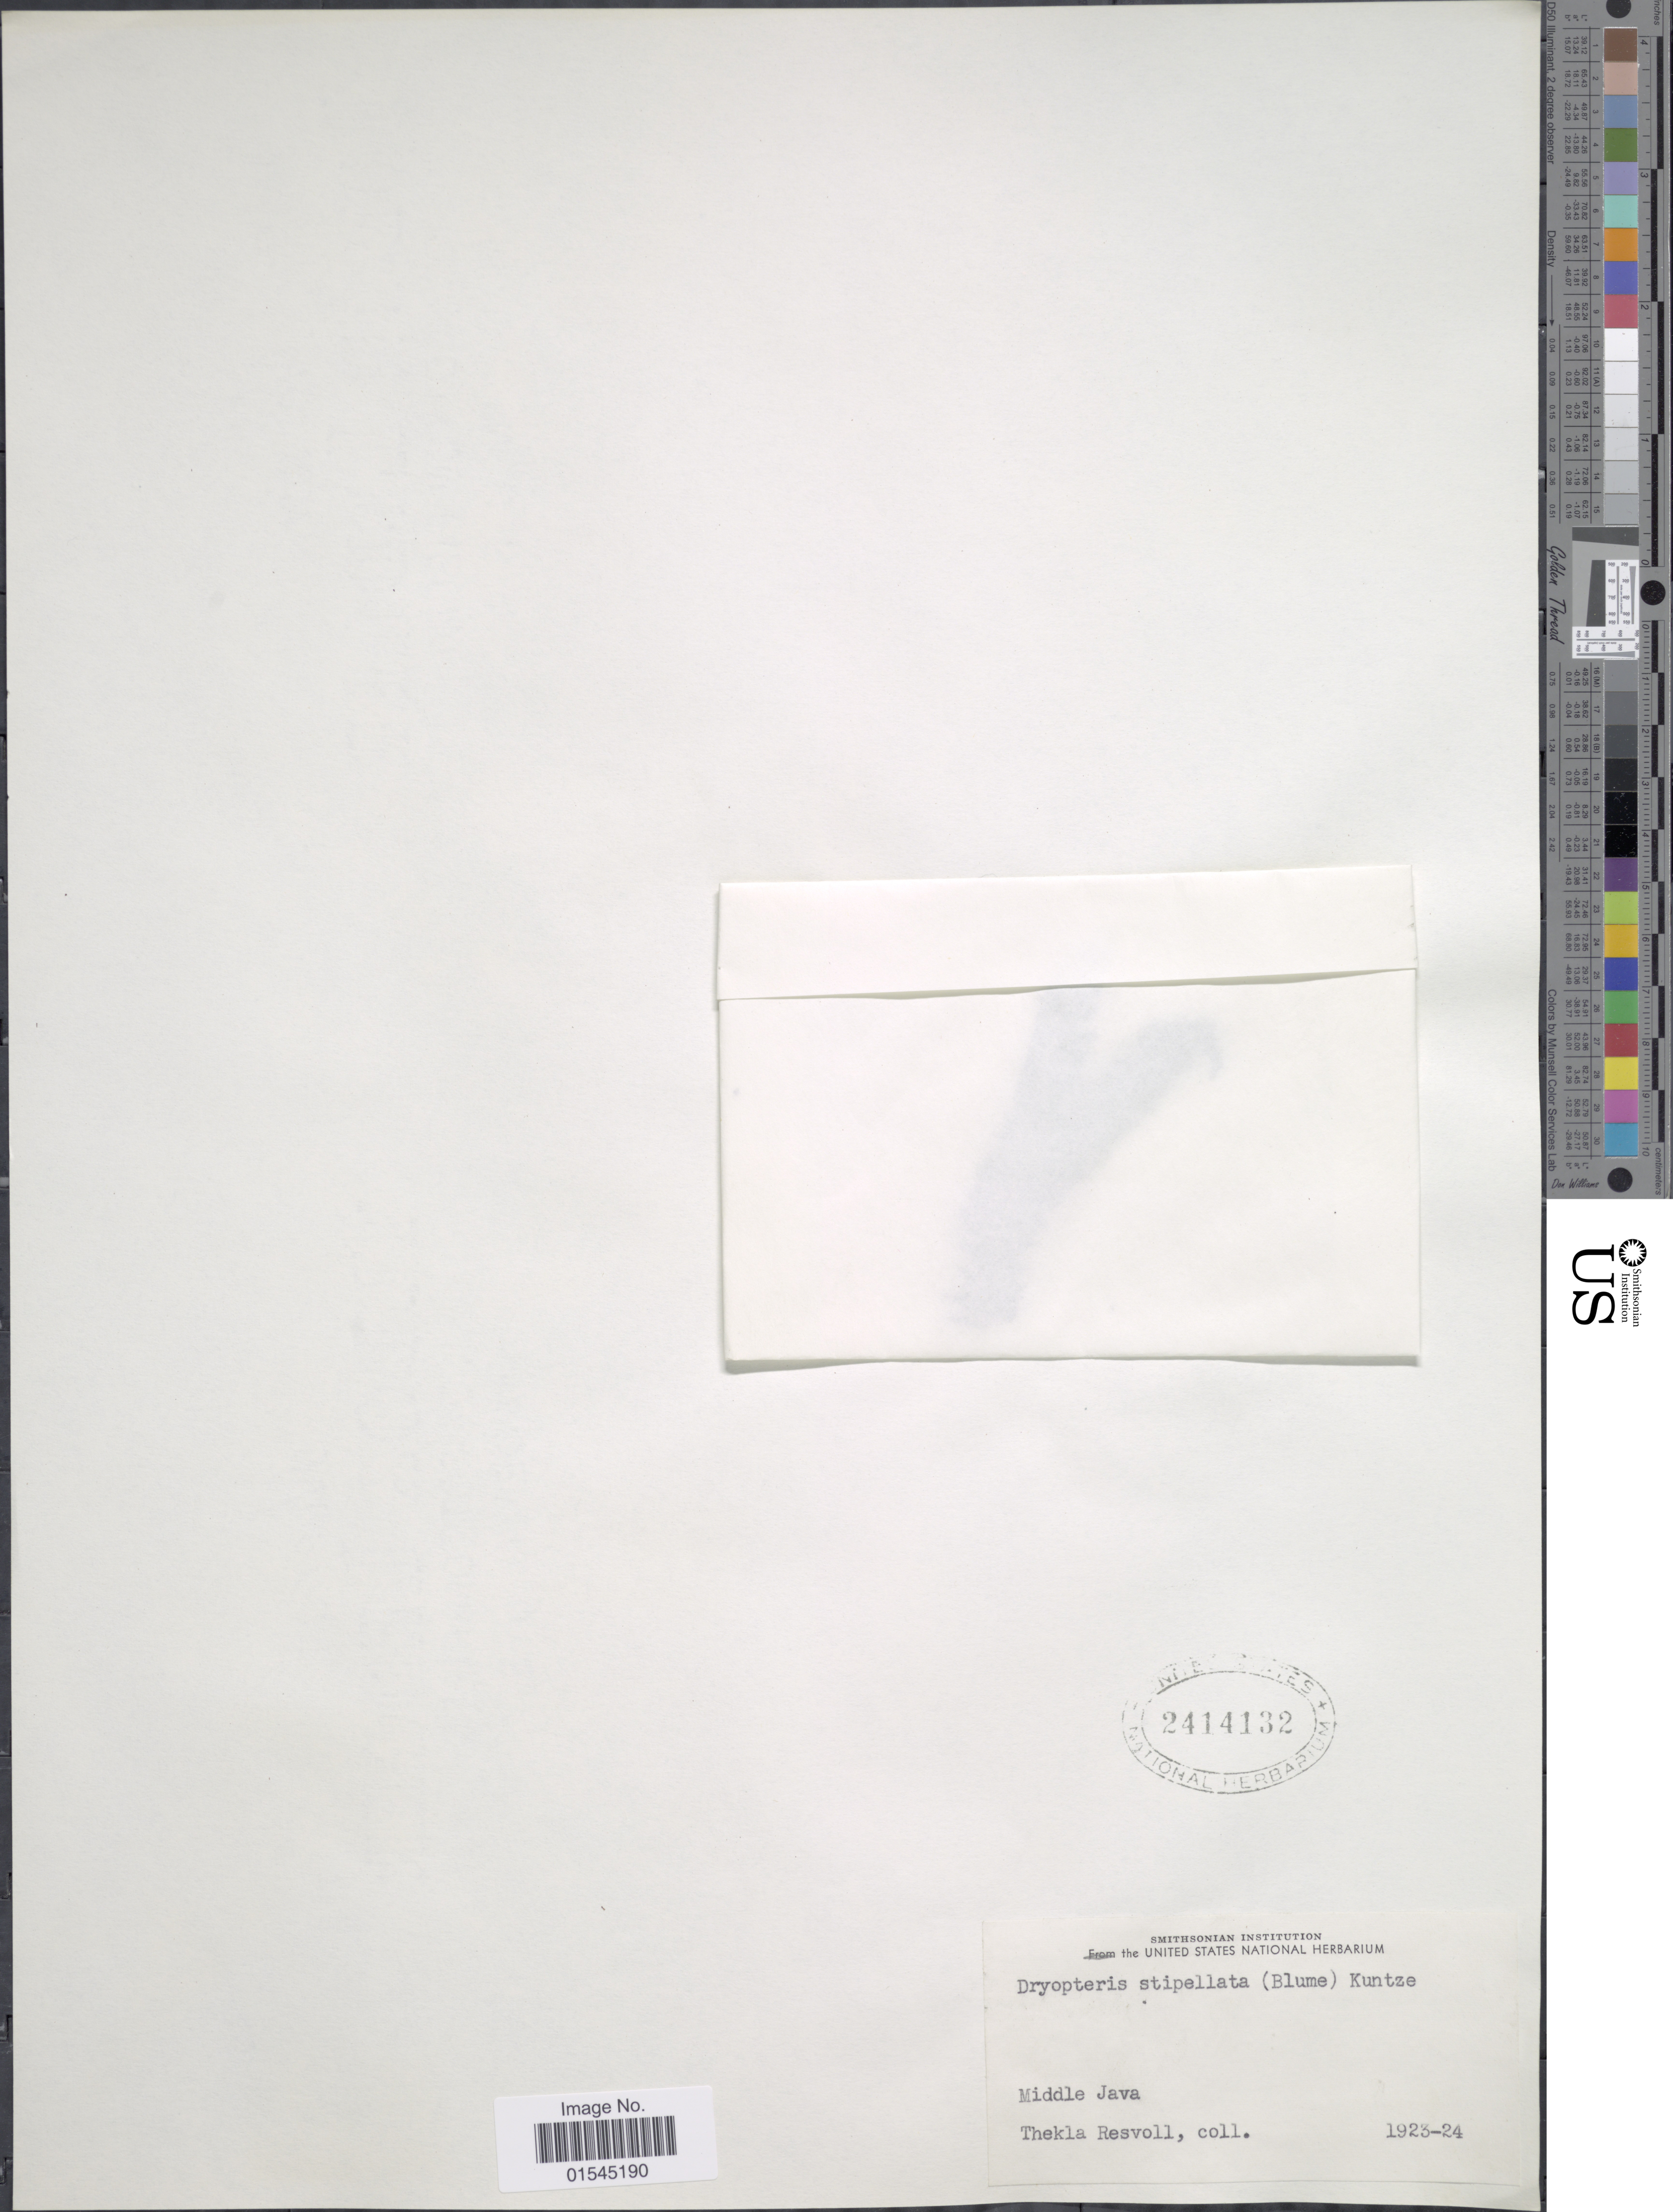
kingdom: Plantae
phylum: Tracheophyta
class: Polypodiopsida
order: Polypodiales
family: Thelypteridaceae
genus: Sphaerostephanos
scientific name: Sphaerostephanos stipellatus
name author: (Blume) Holttum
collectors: T. Resvoll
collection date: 1923/1924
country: Indonesia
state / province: Java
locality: Middle Java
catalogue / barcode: US 2414132